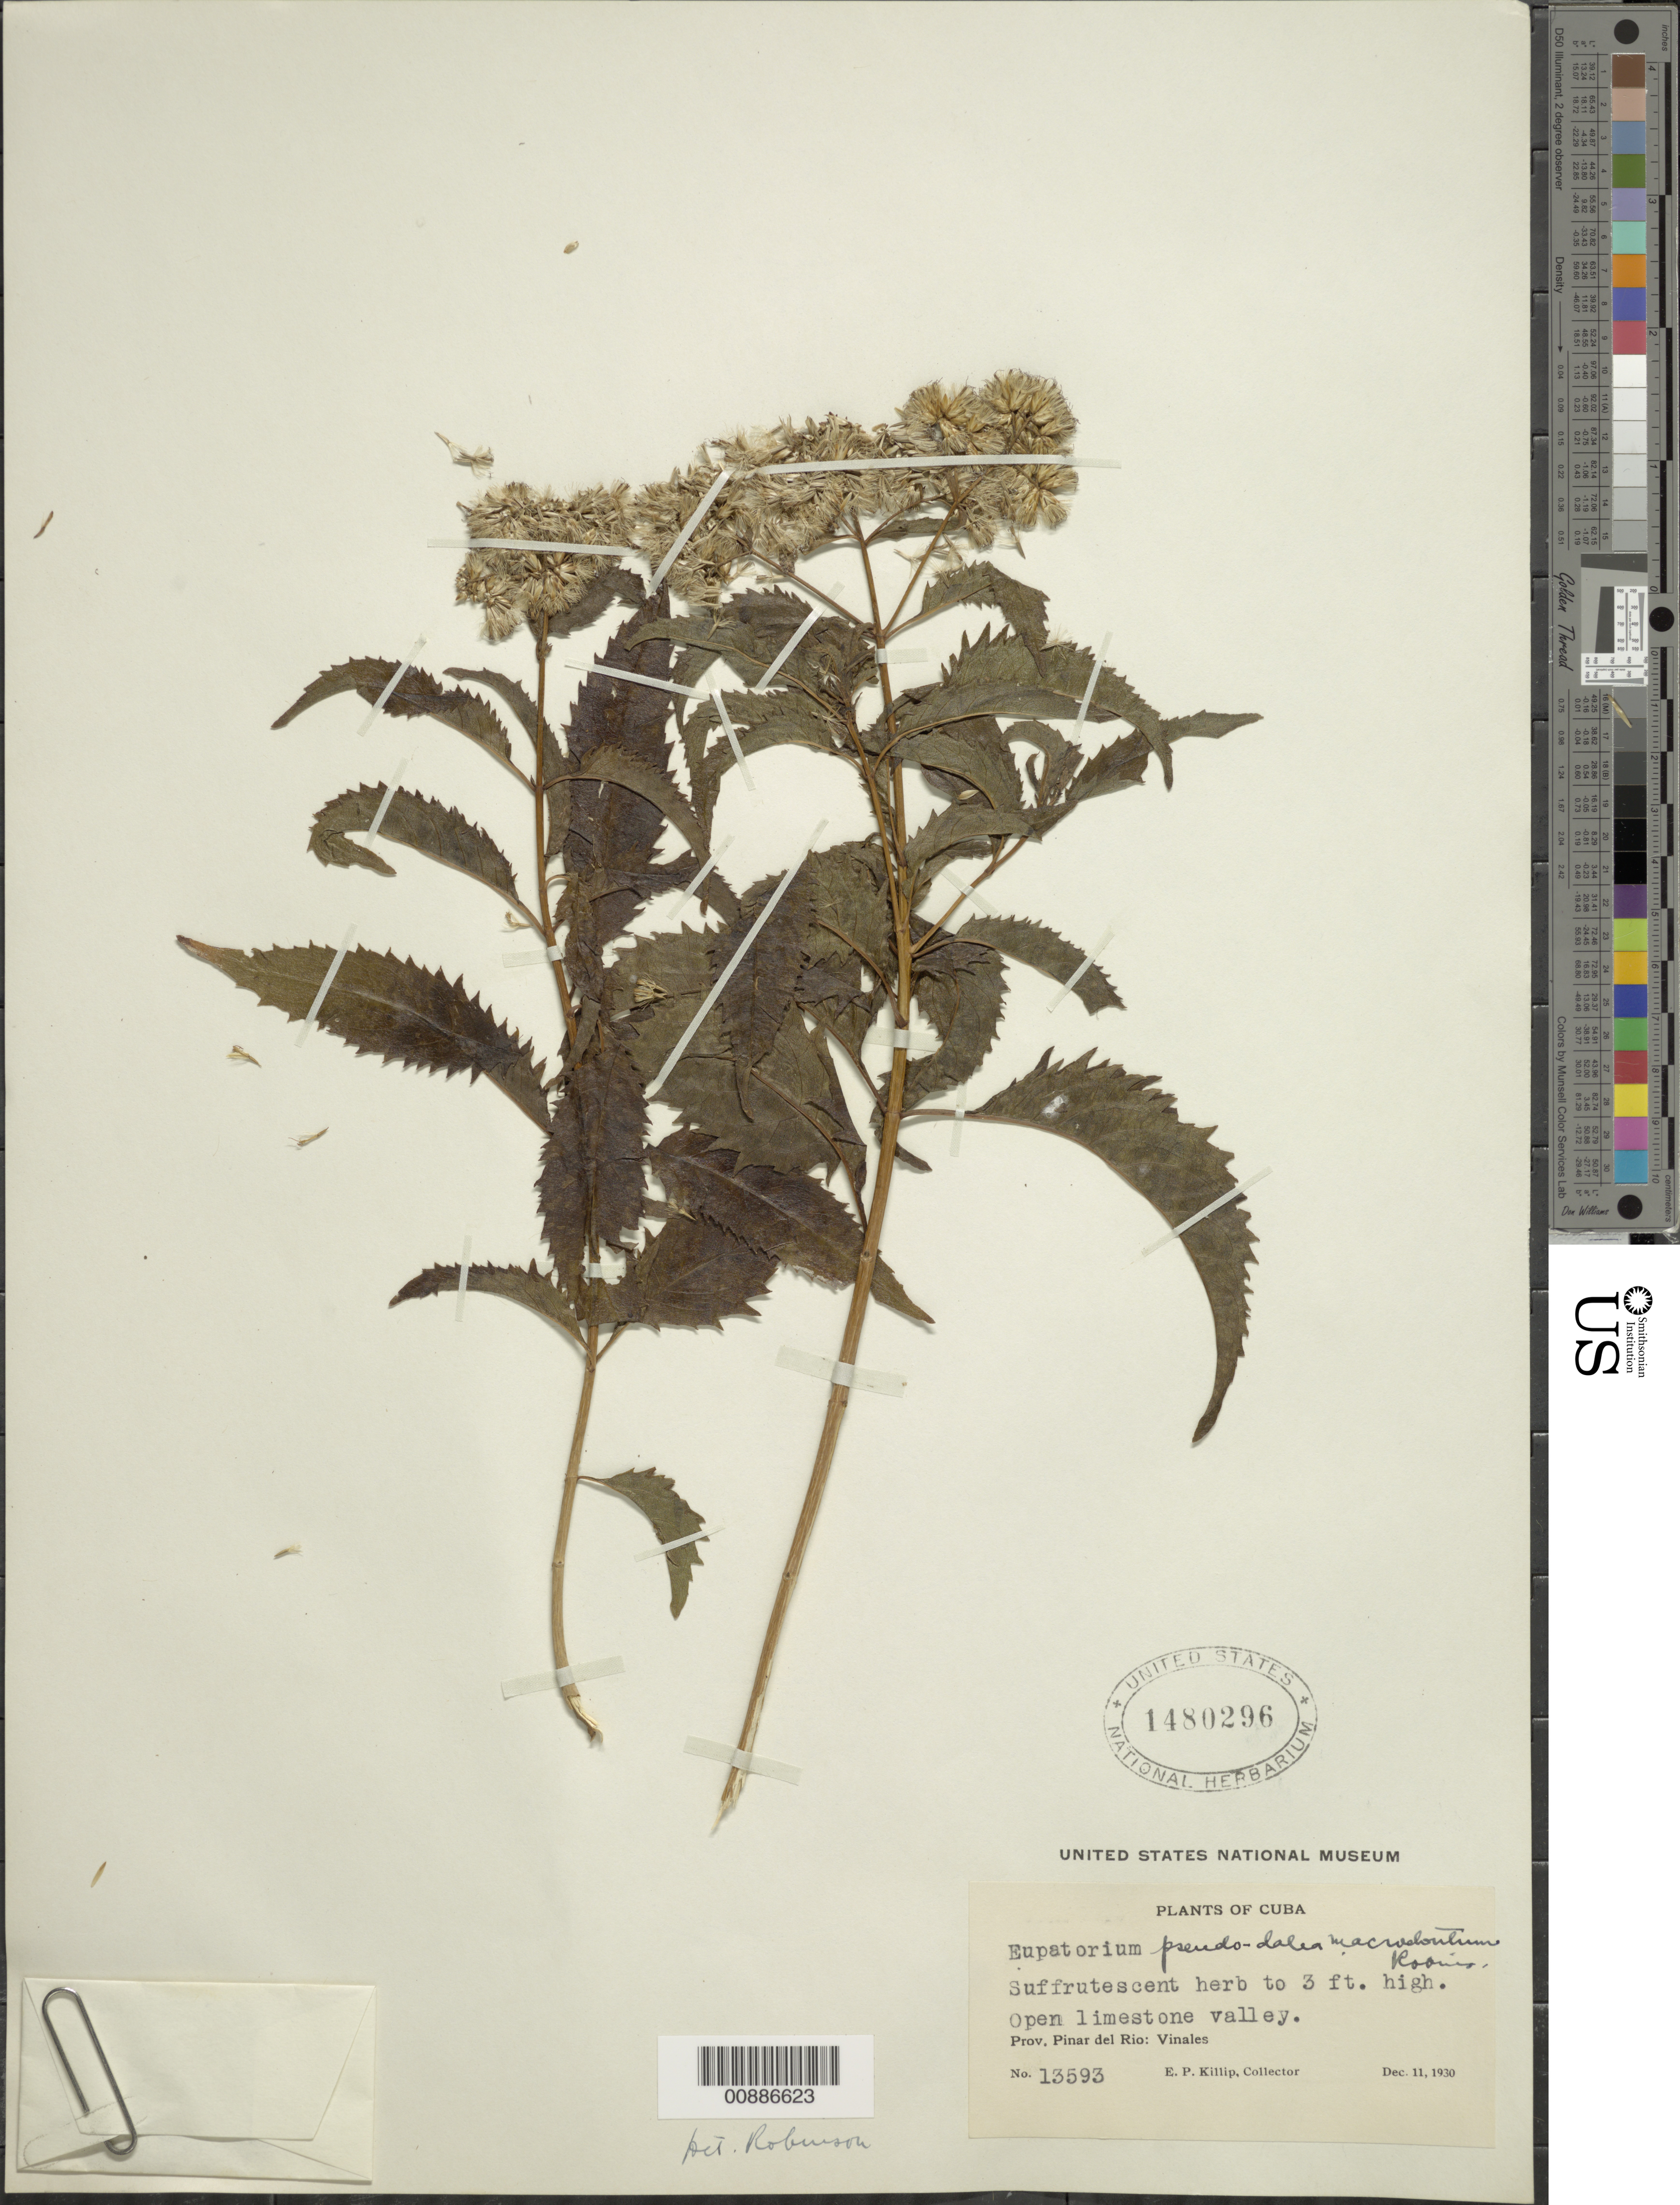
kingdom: Plantae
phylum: Tracheophyta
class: Magnoliopsida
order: Asterales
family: Asteraceae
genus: Critonia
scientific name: Critonia pseudodalea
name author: DC.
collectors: E. P. Killip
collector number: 13593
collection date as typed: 11 Dec 1930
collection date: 1930-12-11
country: Cuba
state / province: Pinar del Río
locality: Vinales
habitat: Open limestone valley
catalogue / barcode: US 1480296